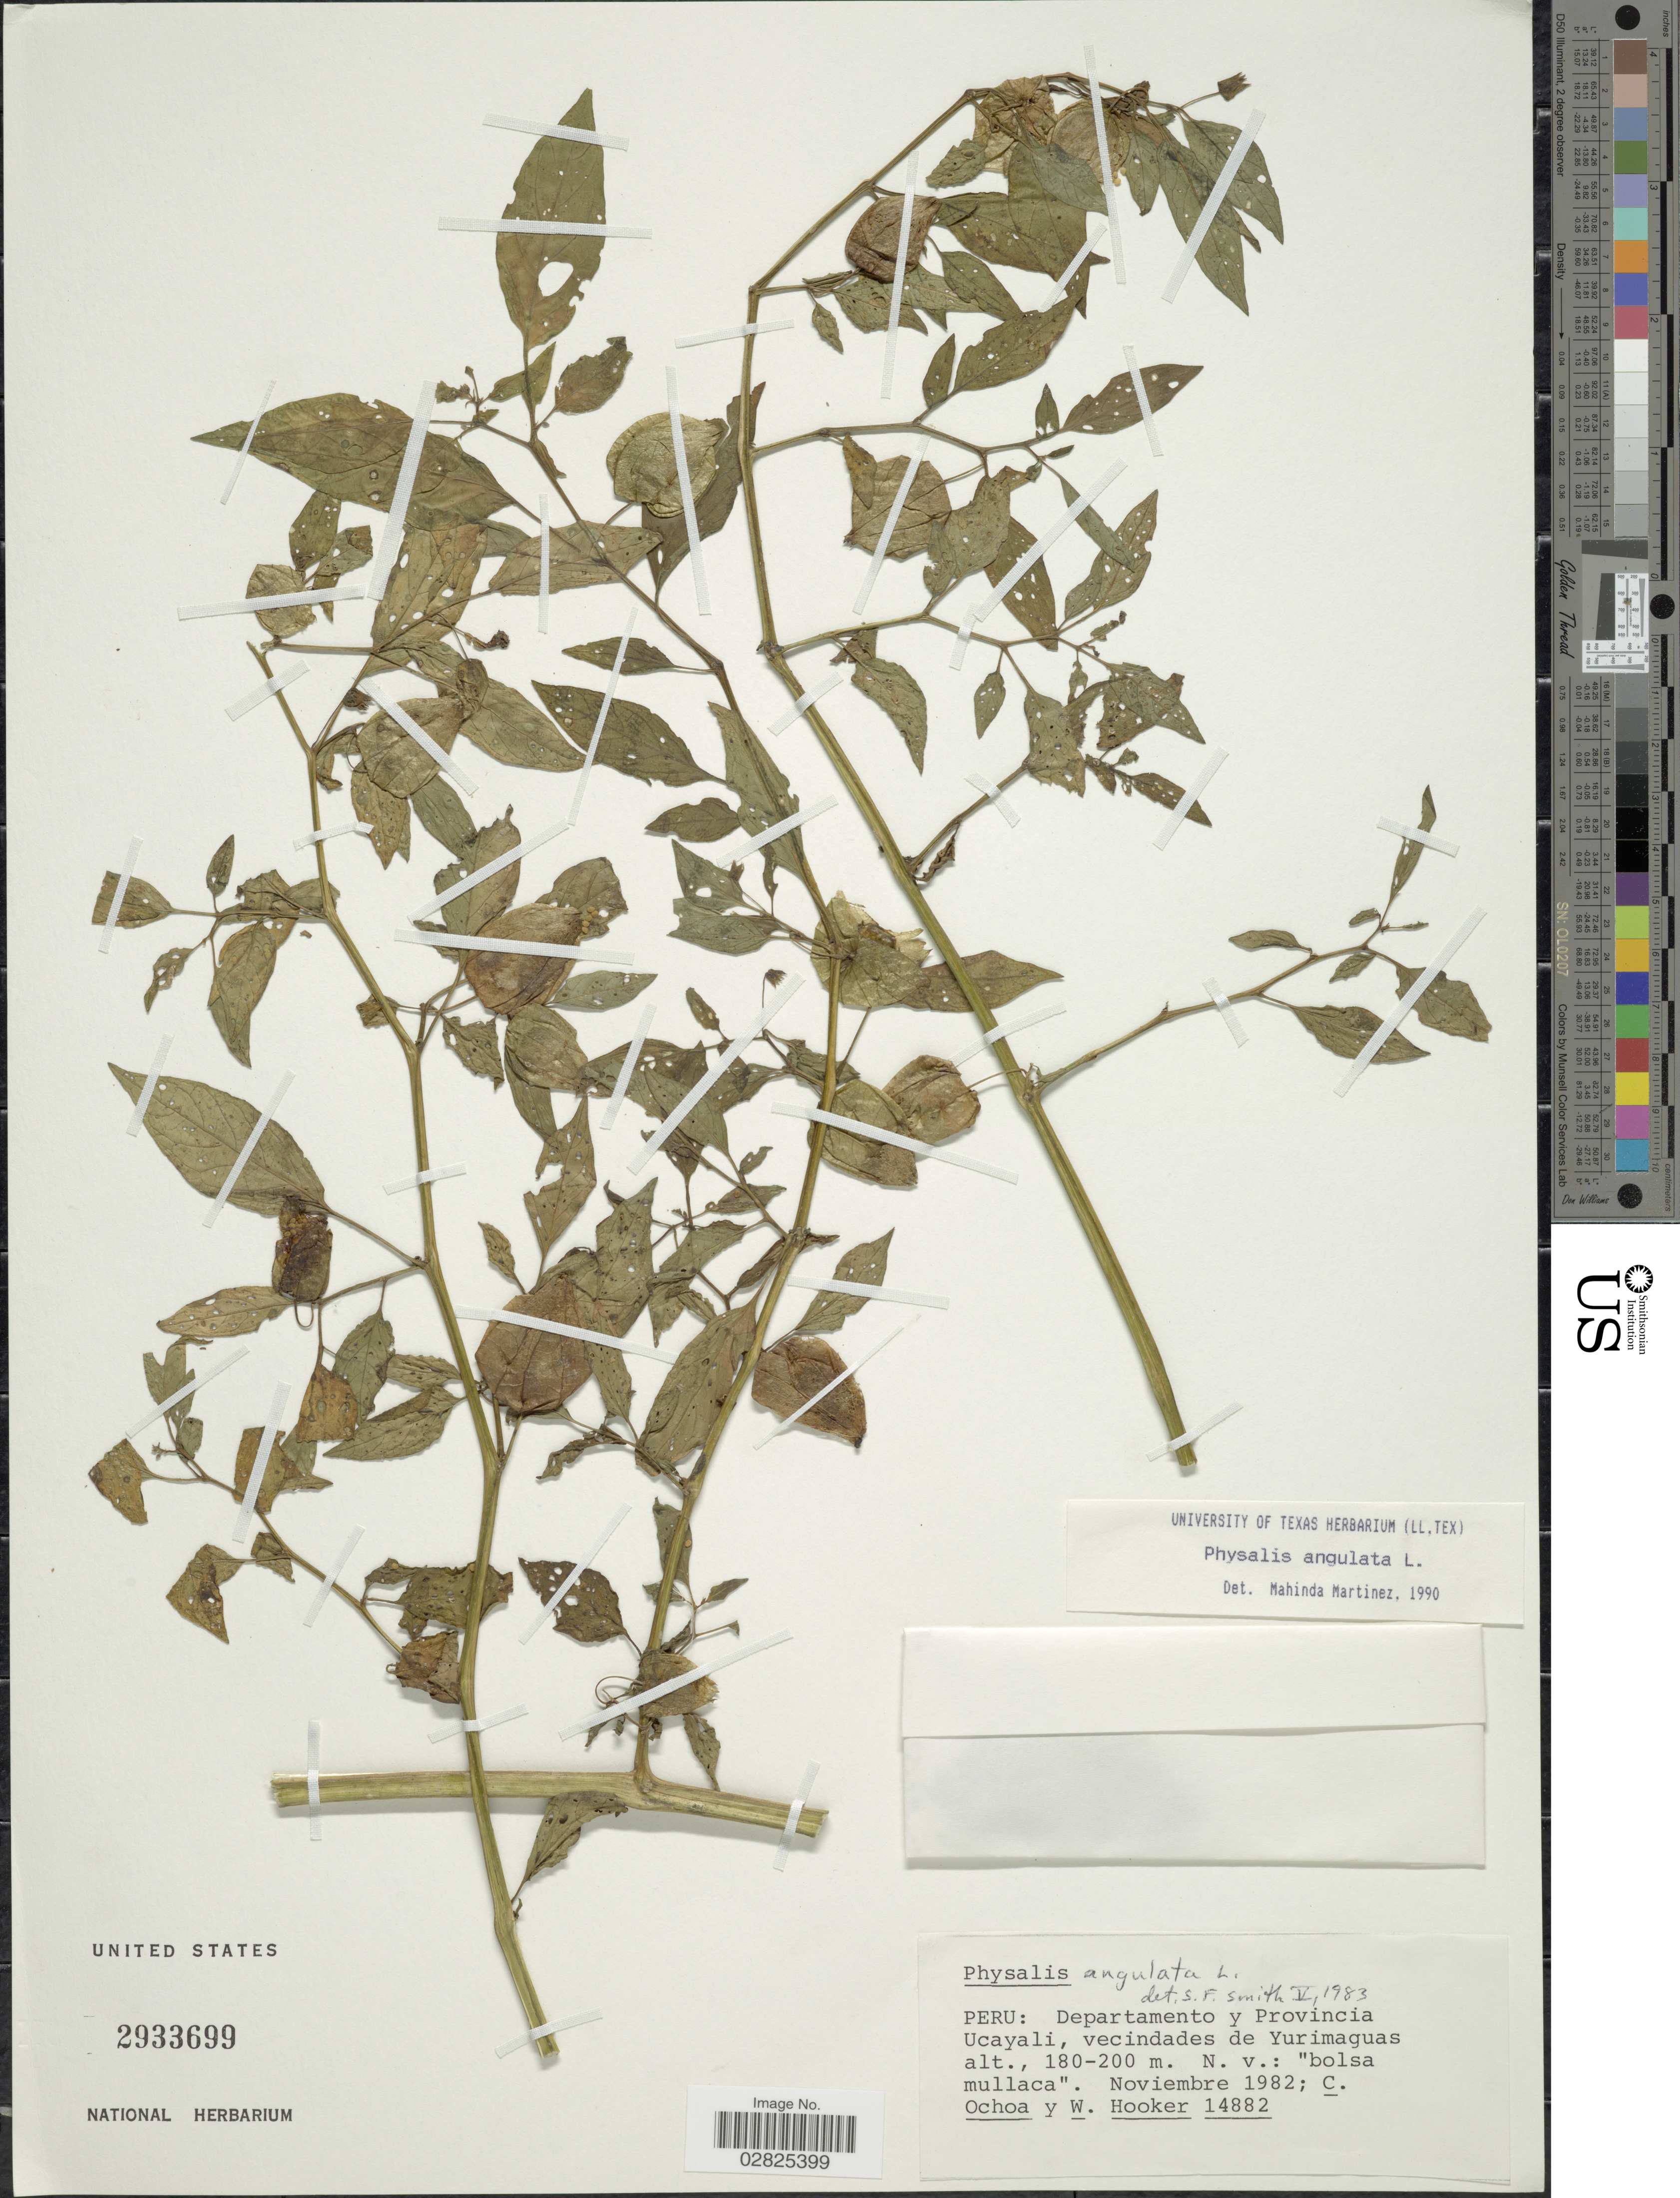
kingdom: Plantae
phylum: Tracheophyta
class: Magnoliopsida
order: Solanales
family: Solanaceae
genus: Physalis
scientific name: Physalis angulata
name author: L.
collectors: C. Ochoa & W. Hooker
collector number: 14882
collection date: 1982-11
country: Peru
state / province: Ucayali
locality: Departamento y Provincia Ucayali, Yurimaguas.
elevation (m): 180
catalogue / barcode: US 2933699